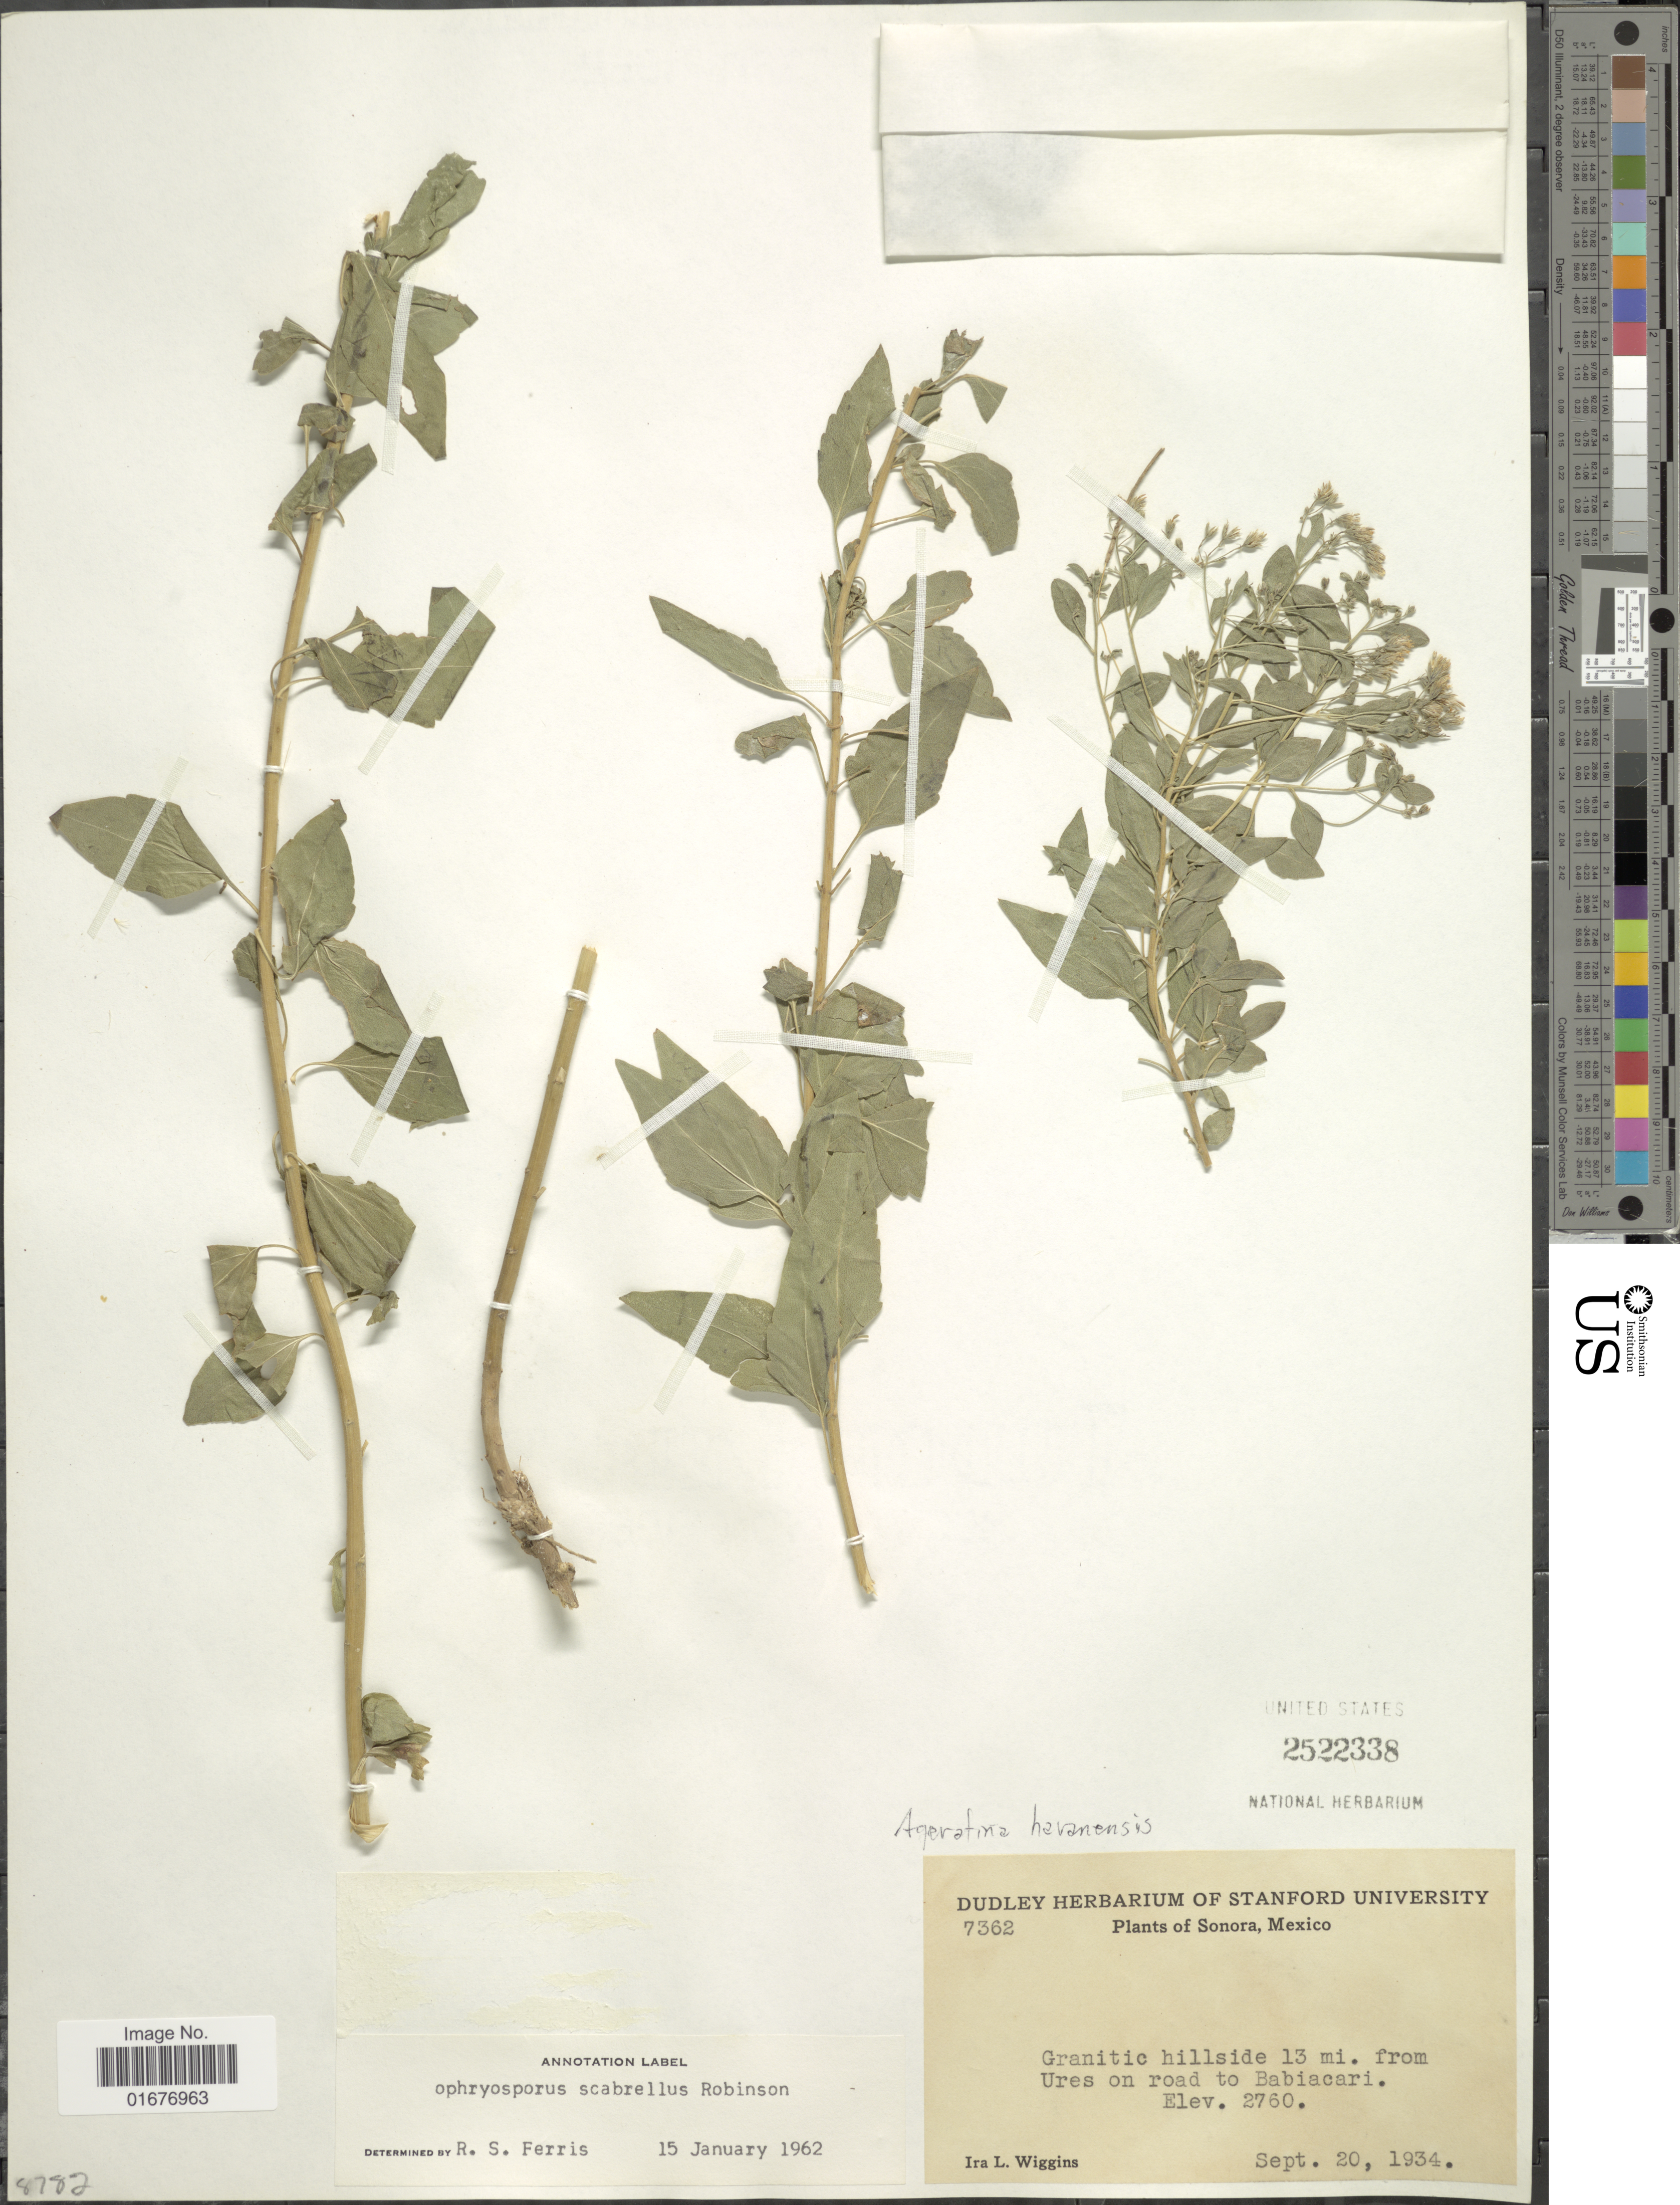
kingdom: Plantae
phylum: Tracheophyta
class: Magnoliopsida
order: Asterales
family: Asteraceae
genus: Ageratina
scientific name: Ageratina thyrsiflora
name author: (Greene) R.M. King & H. Rob.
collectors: I. L. Wiggins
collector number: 7362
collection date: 1934-09-20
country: Mexico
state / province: Sonora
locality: Granitic hillside 13 mi. from Ures on road to Babiacari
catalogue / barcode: US 2522338